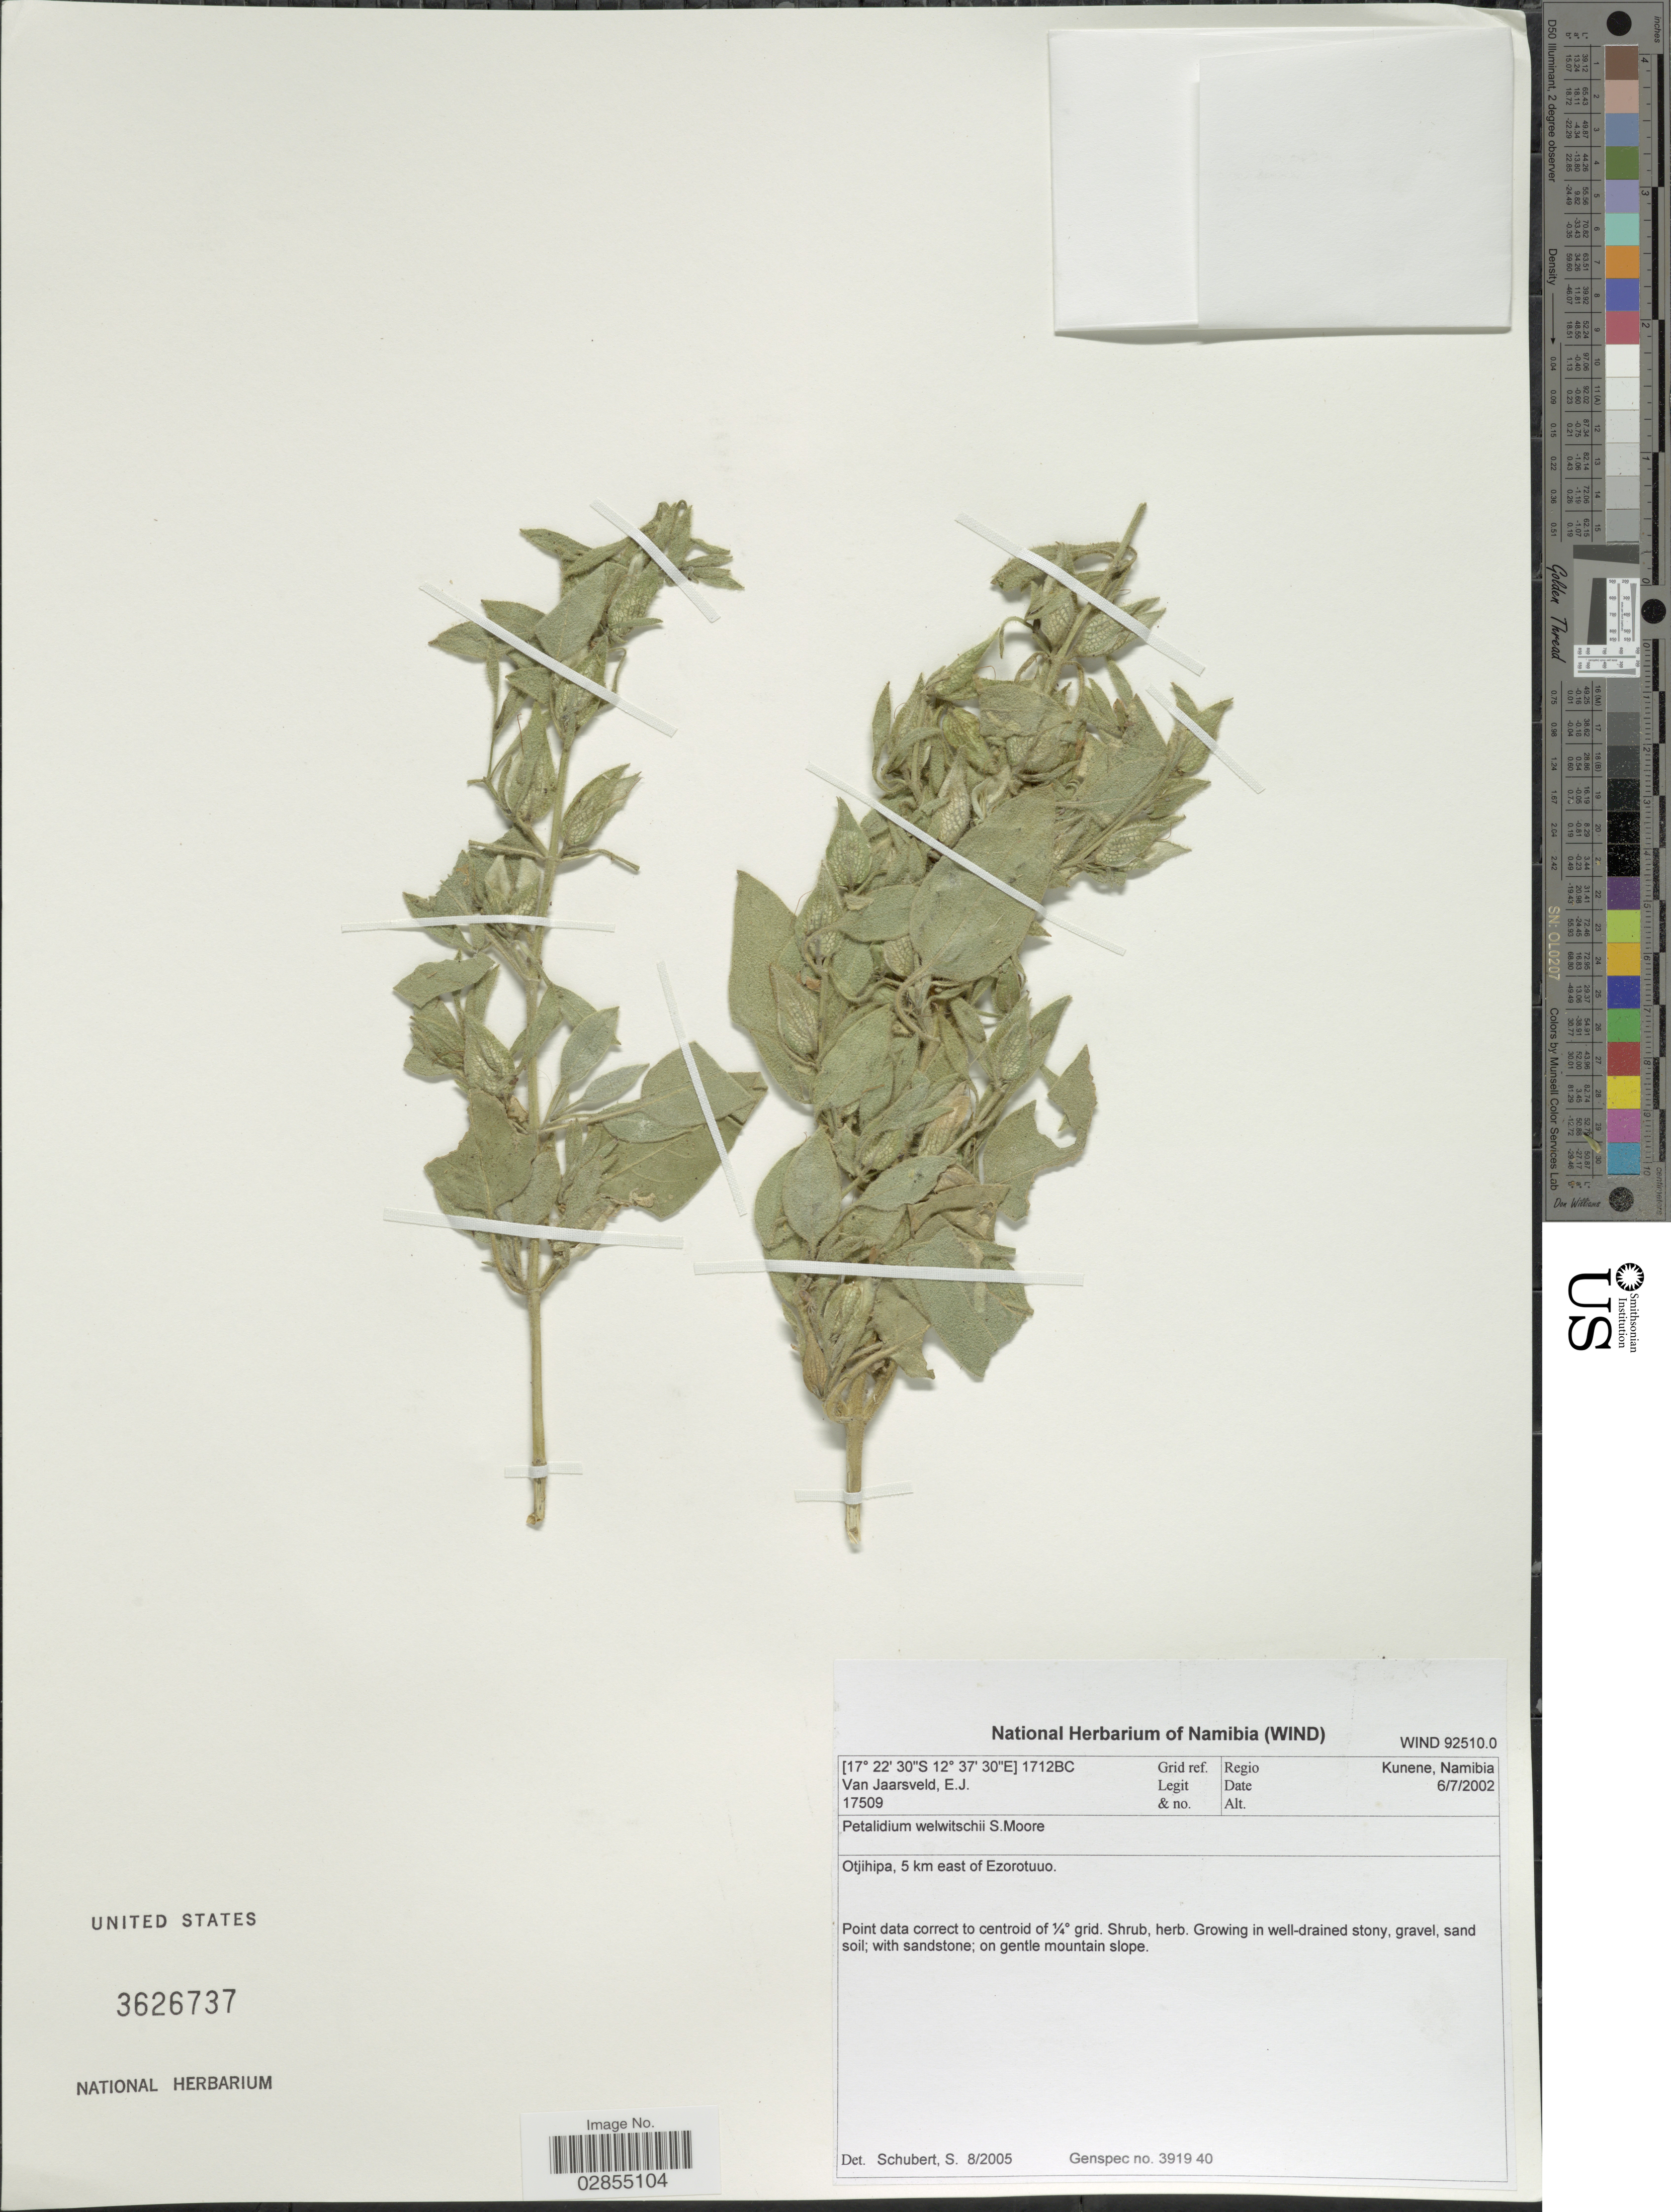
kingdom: Plantae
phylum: Tracheophyta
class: Magnoliopsida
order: Lamiales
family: Acanthaceae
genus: Petalidium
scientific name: Petalidium welwitschii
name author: S. Moore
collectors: E. van Jaarsveld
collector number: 17509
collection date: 2002-07-06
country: Namibia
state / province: Kunene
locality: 1712BC. Regio Kunene, Otjihipa, 5 km east of Ezorotuuo.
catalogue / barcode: US 3626737